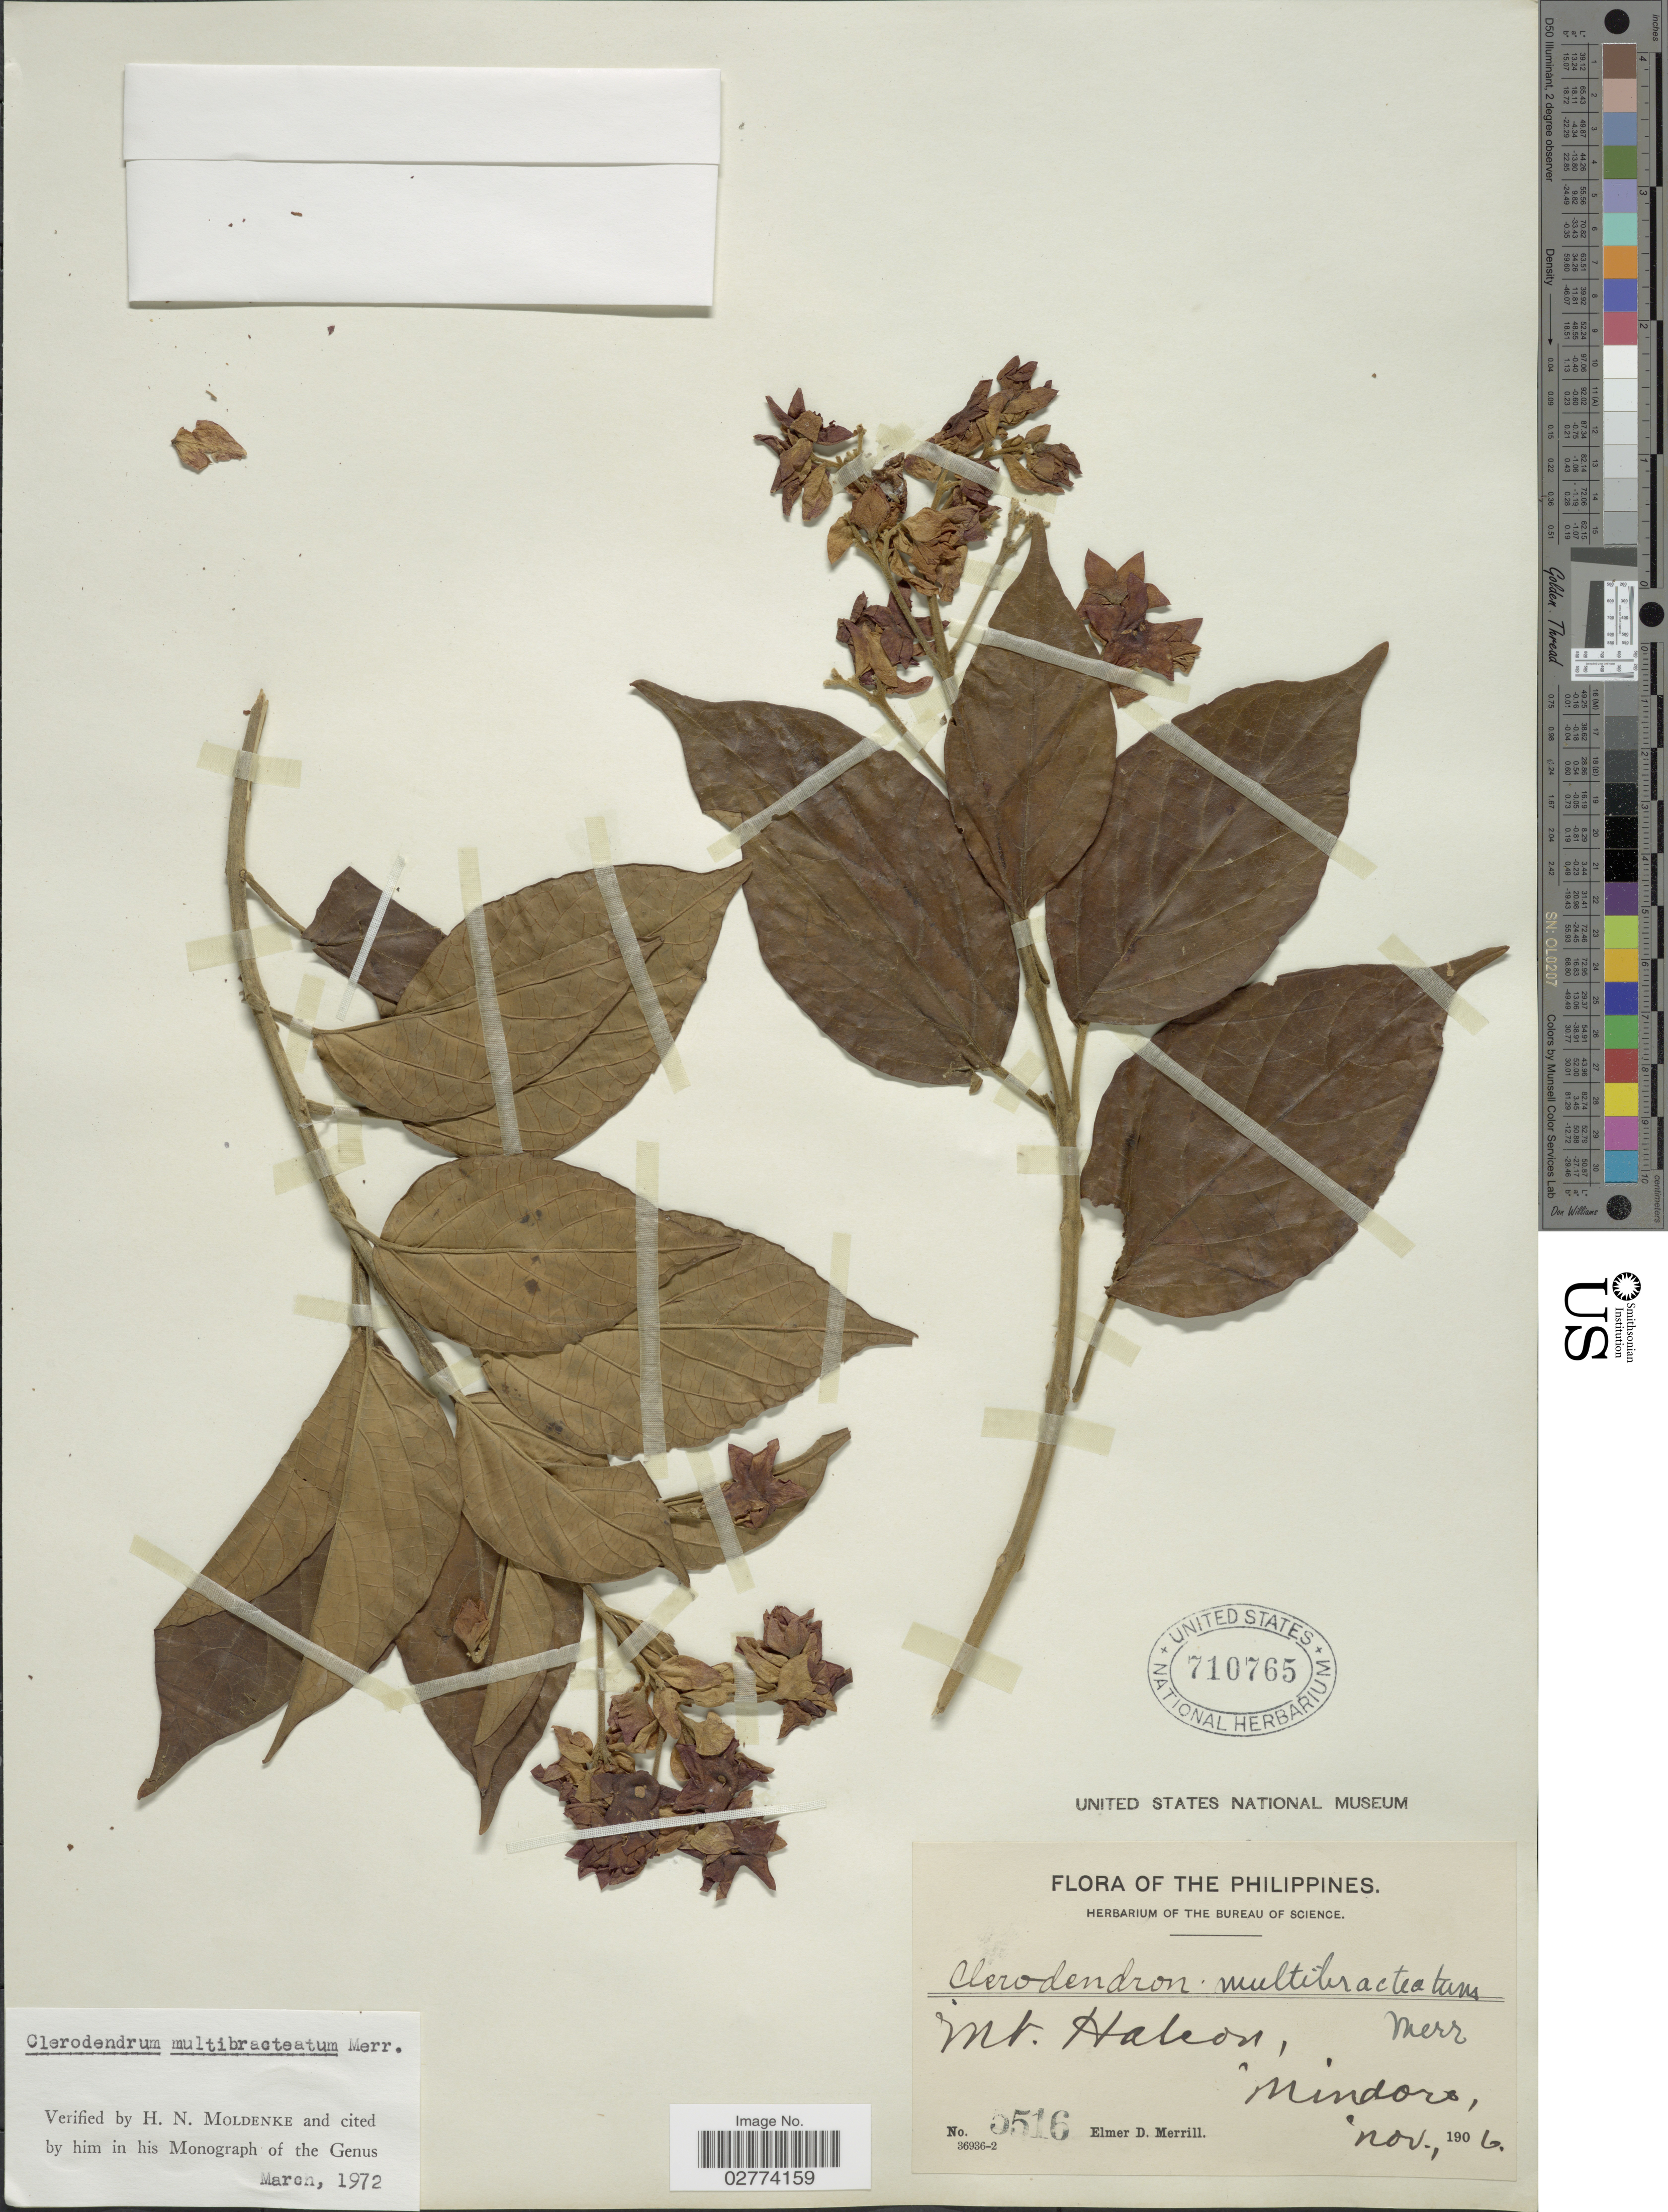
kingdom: Plantae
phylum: Tracheophyta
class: Magnoliopsida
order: Lamiales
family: Lamiaceae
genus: Clerodendrum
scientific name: Clerodendrum multibracteatum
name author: Merr.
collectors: E. D. Merrill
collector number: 5516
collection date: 1906-11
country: Philippines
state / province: Mimaropa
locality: Mt. Halcon, Mindoro.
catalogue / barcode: US 710765